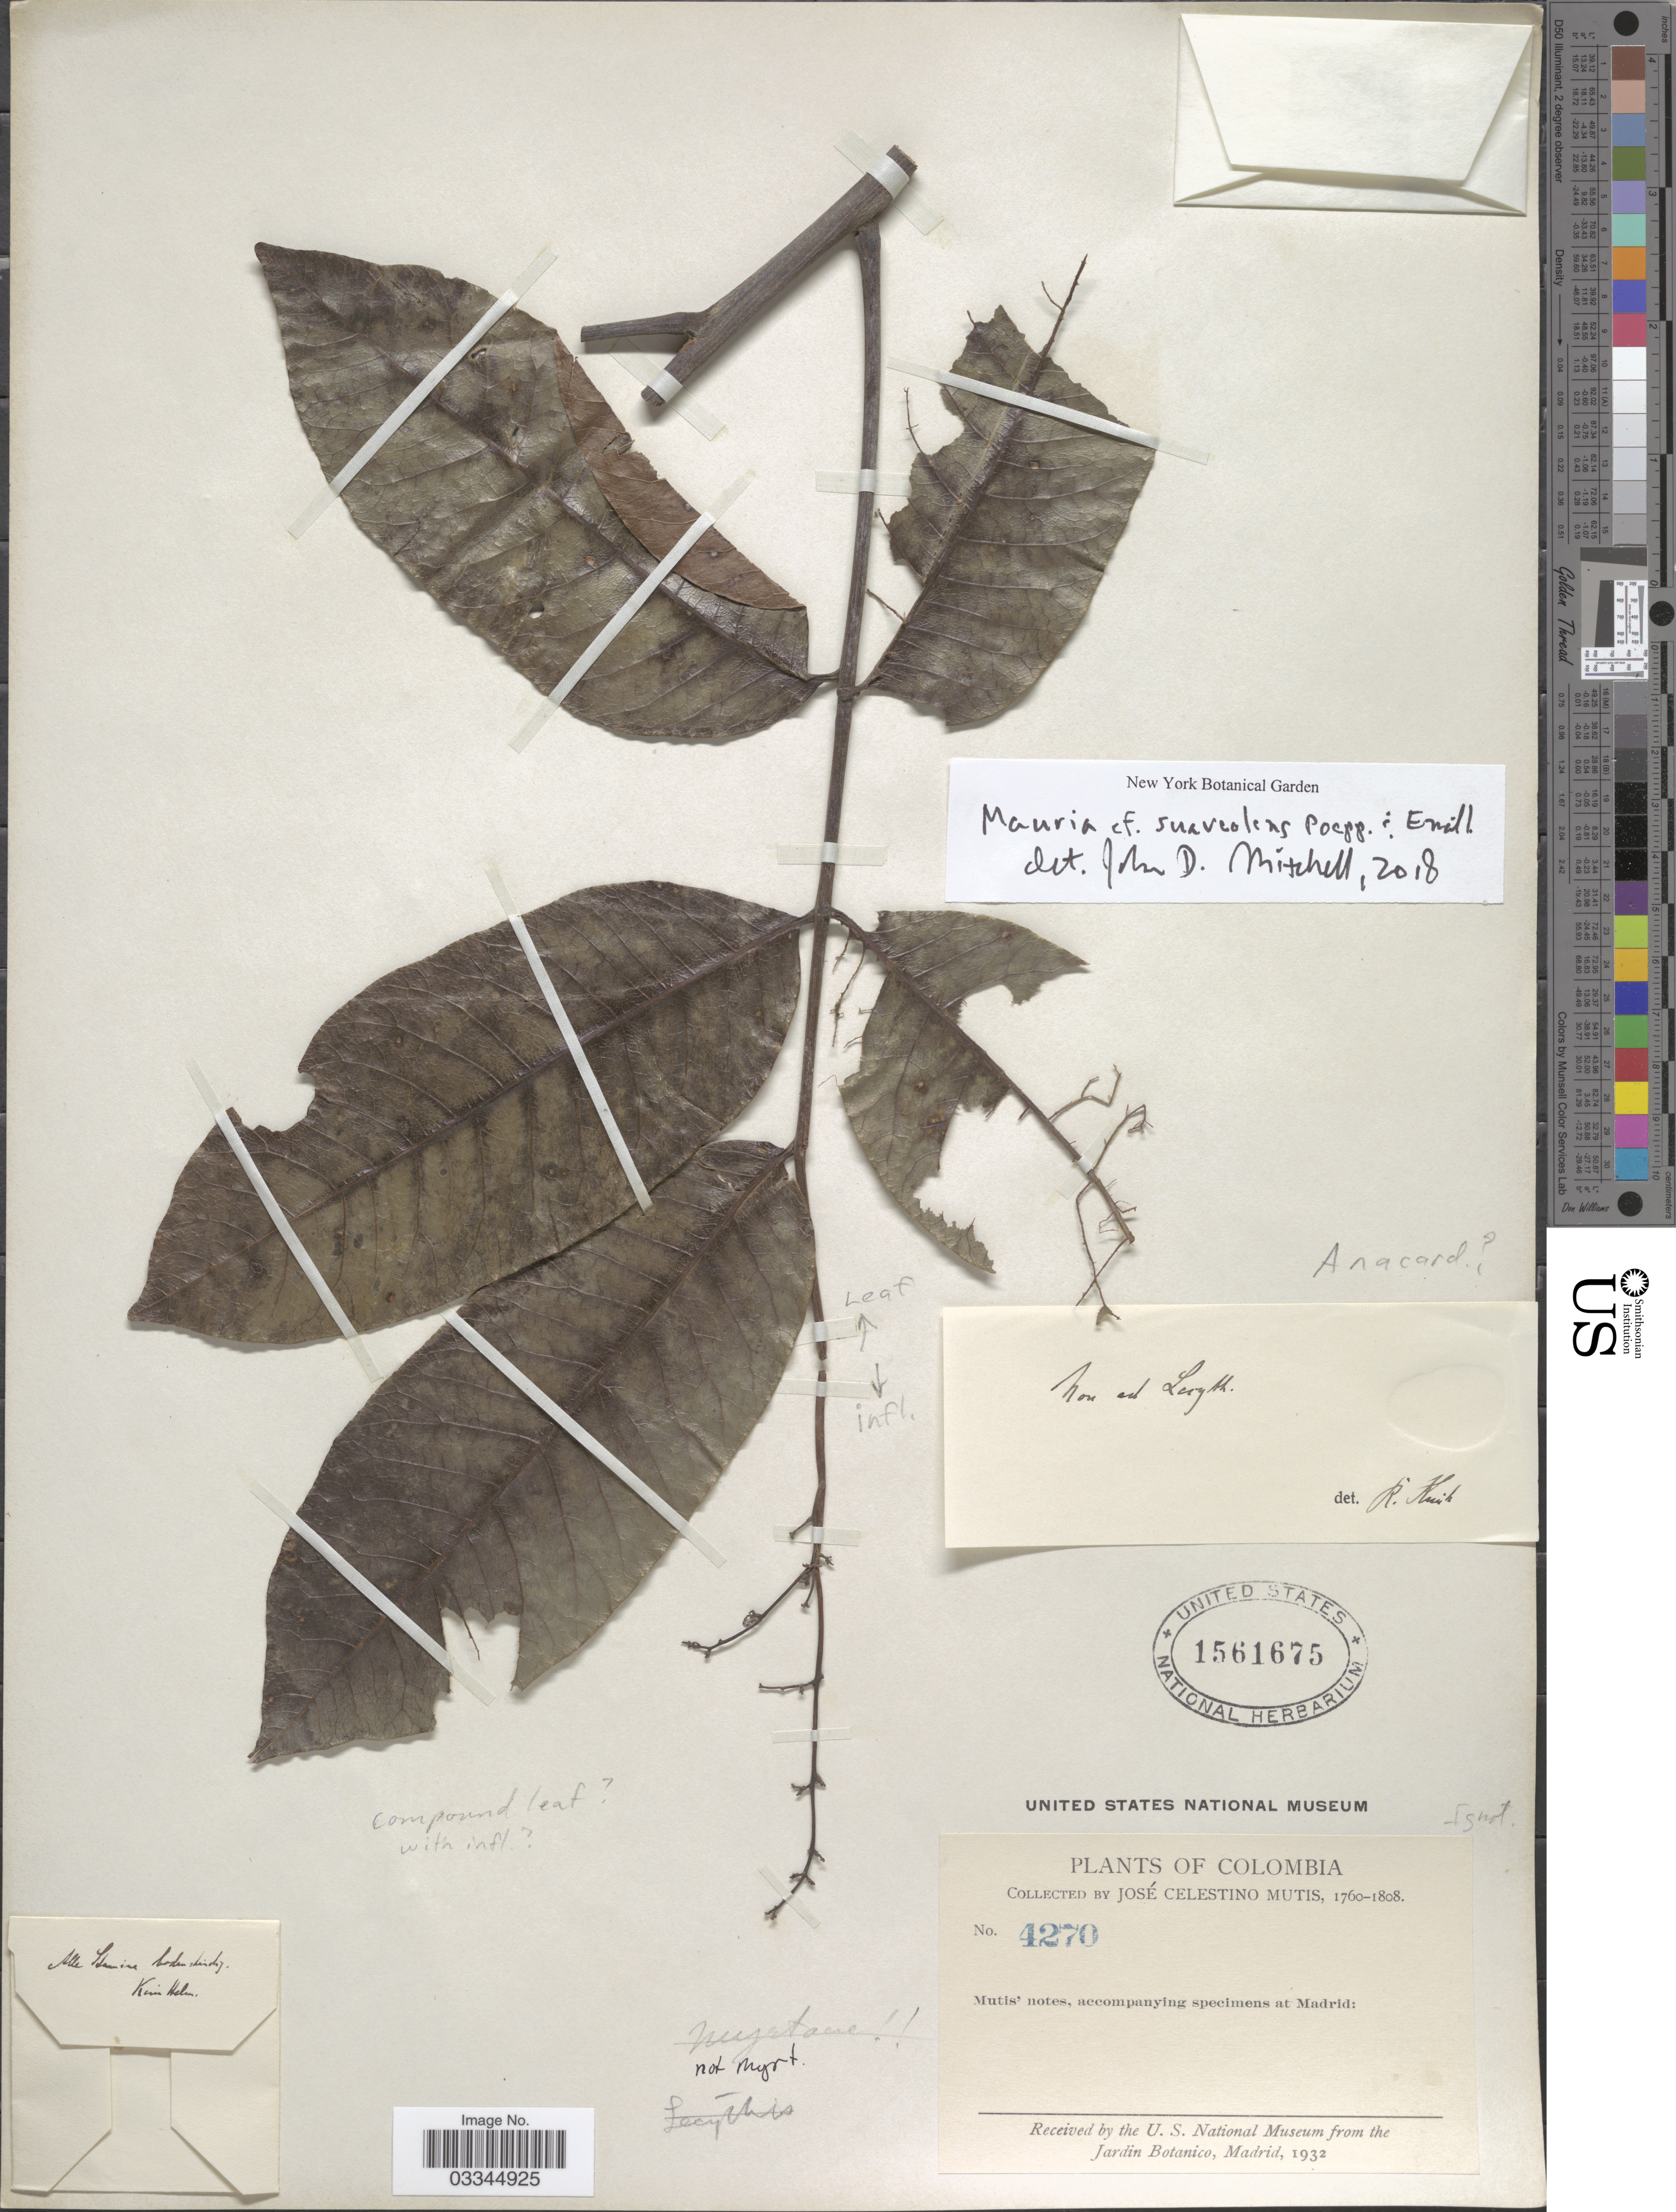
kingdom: Plantae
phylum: Tracheophyta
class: Magnoliopsida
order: Sapindales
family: Anacardiaceae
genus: Mauria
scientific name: Mauria suaveolens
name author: Poepp.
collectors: J. C. B. Mutis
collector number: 4270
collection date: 1760/1808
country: Colombia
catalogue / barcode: US 1561675